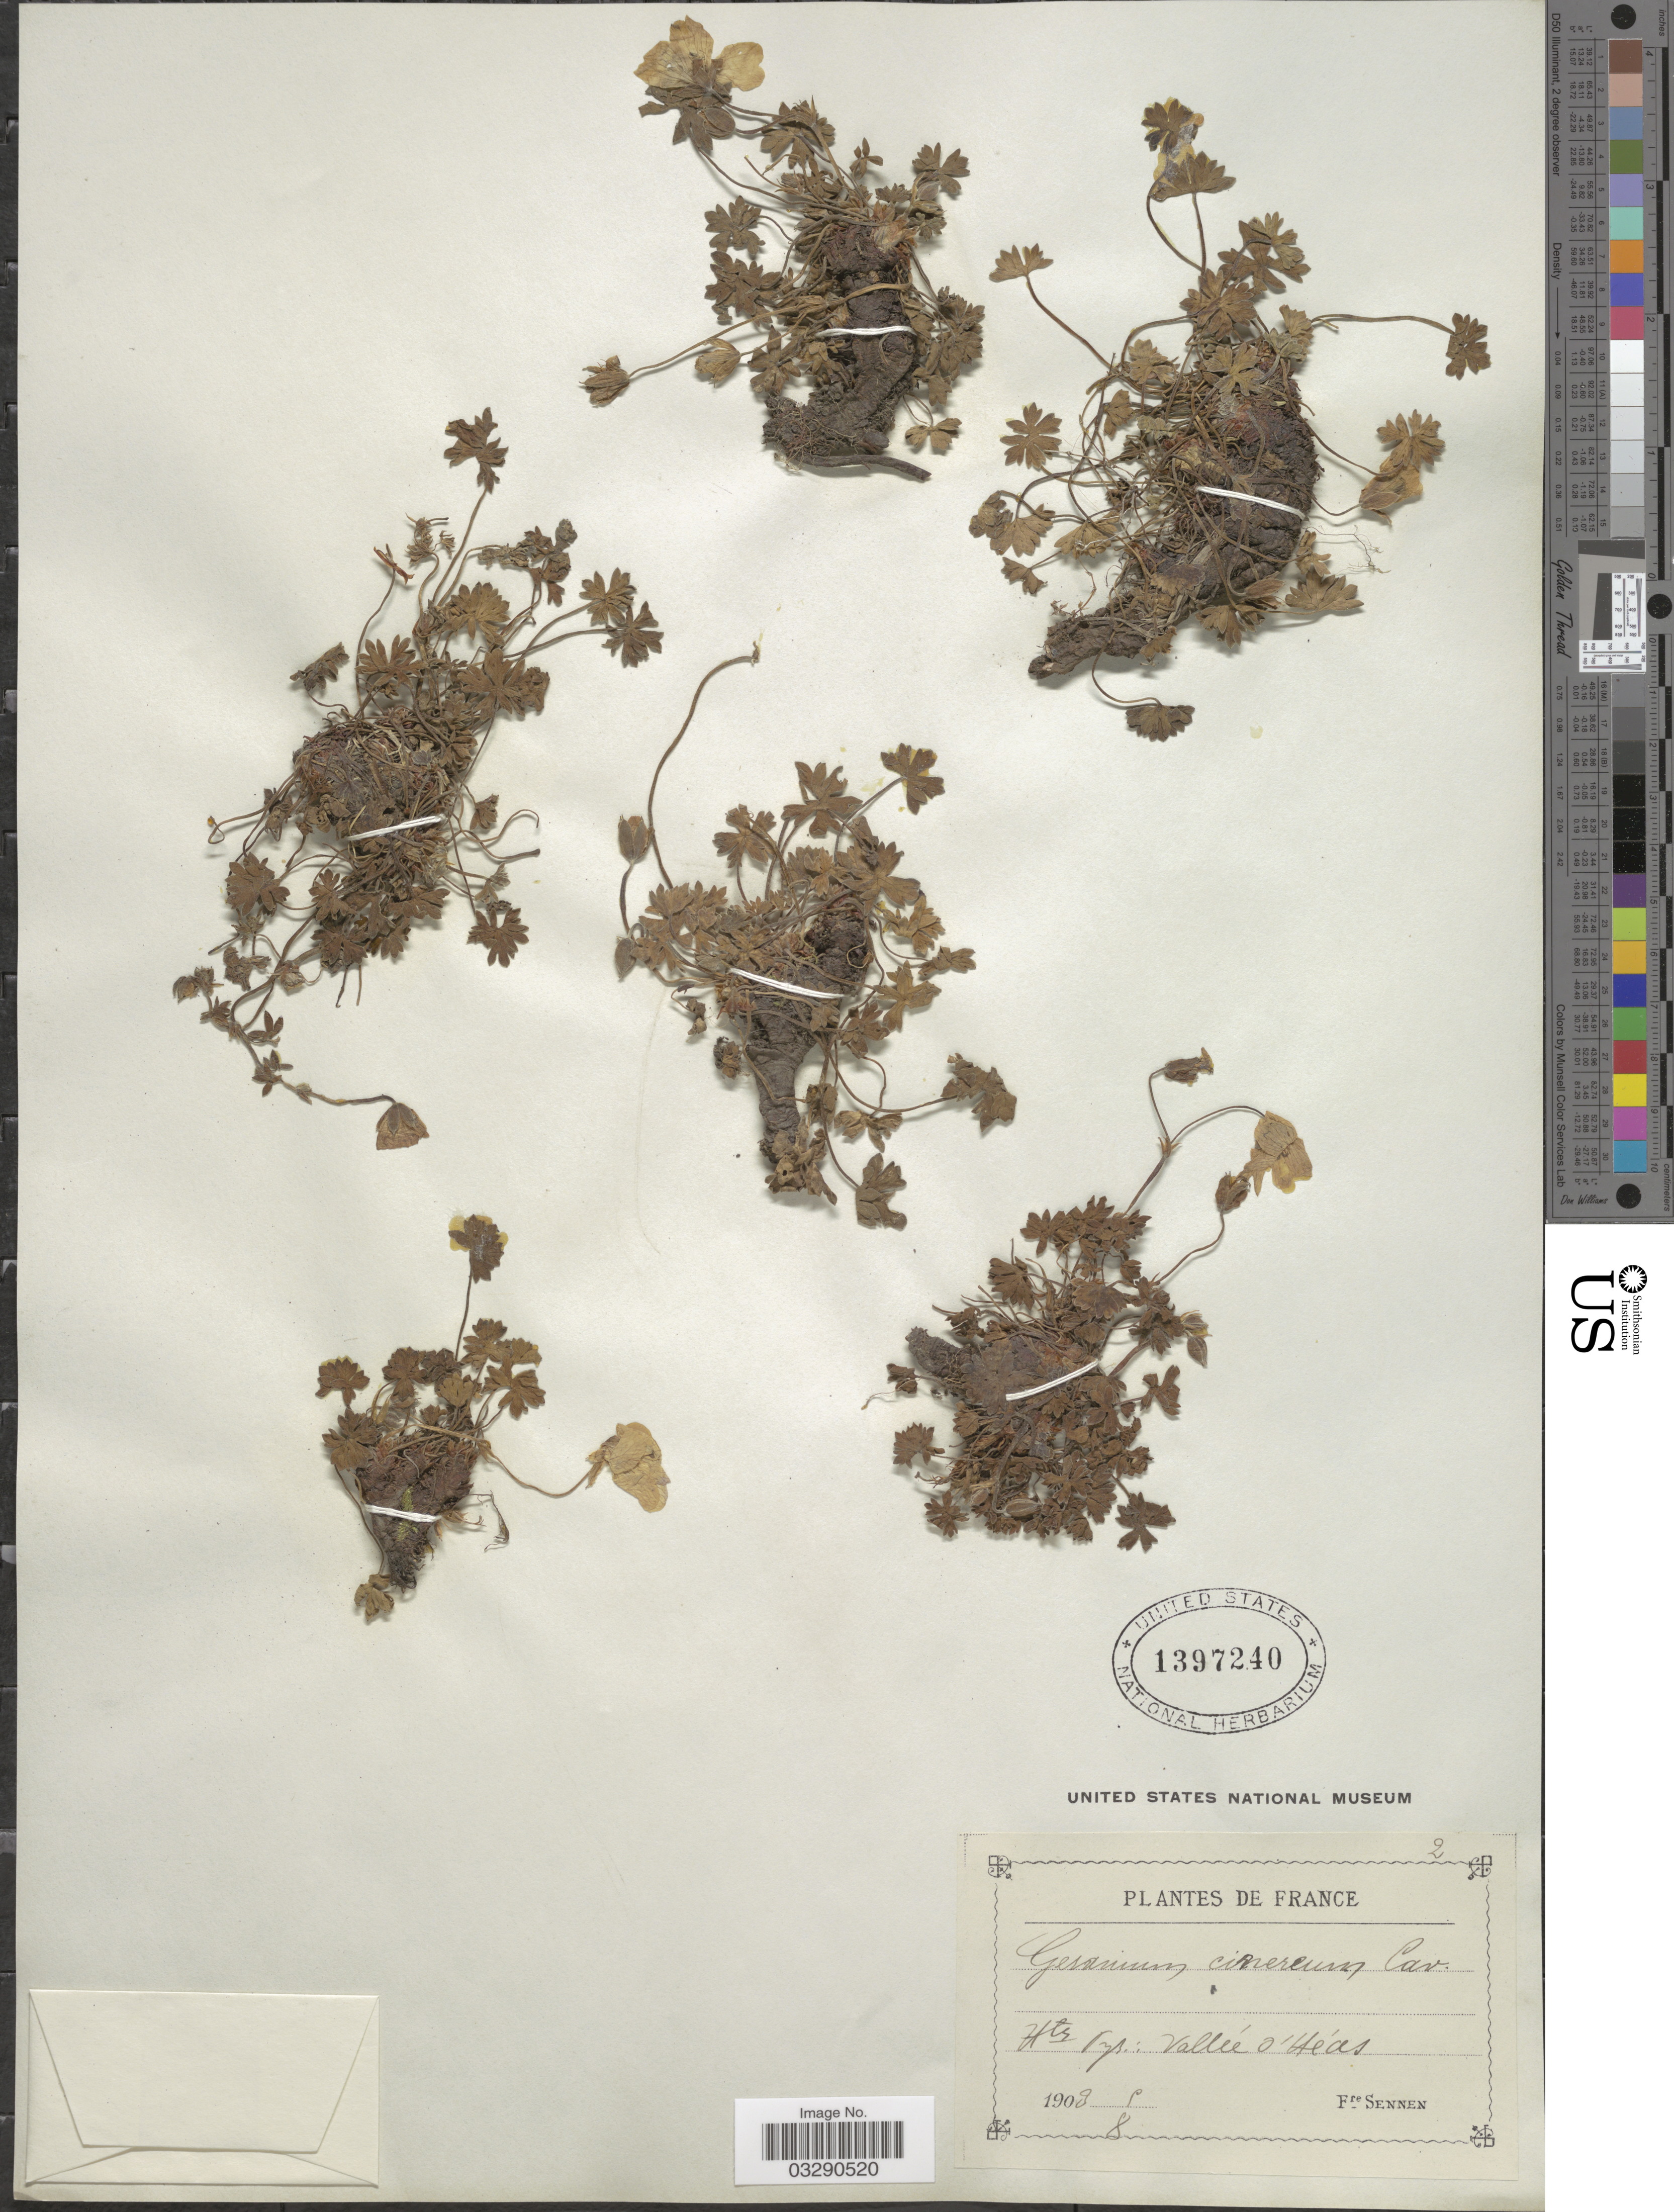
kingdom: Plantae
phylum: Tracheophyta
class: Magnoliopsida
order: Geraniales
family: Geraniaceae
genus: Geranium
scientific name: Geranium cinereum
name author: Cav.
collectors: E. Sennen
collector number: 2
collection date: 1903-08-05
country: France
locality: Hte Pyr.: Vallée o'Héas [interpreted].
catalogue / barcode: US 1397240